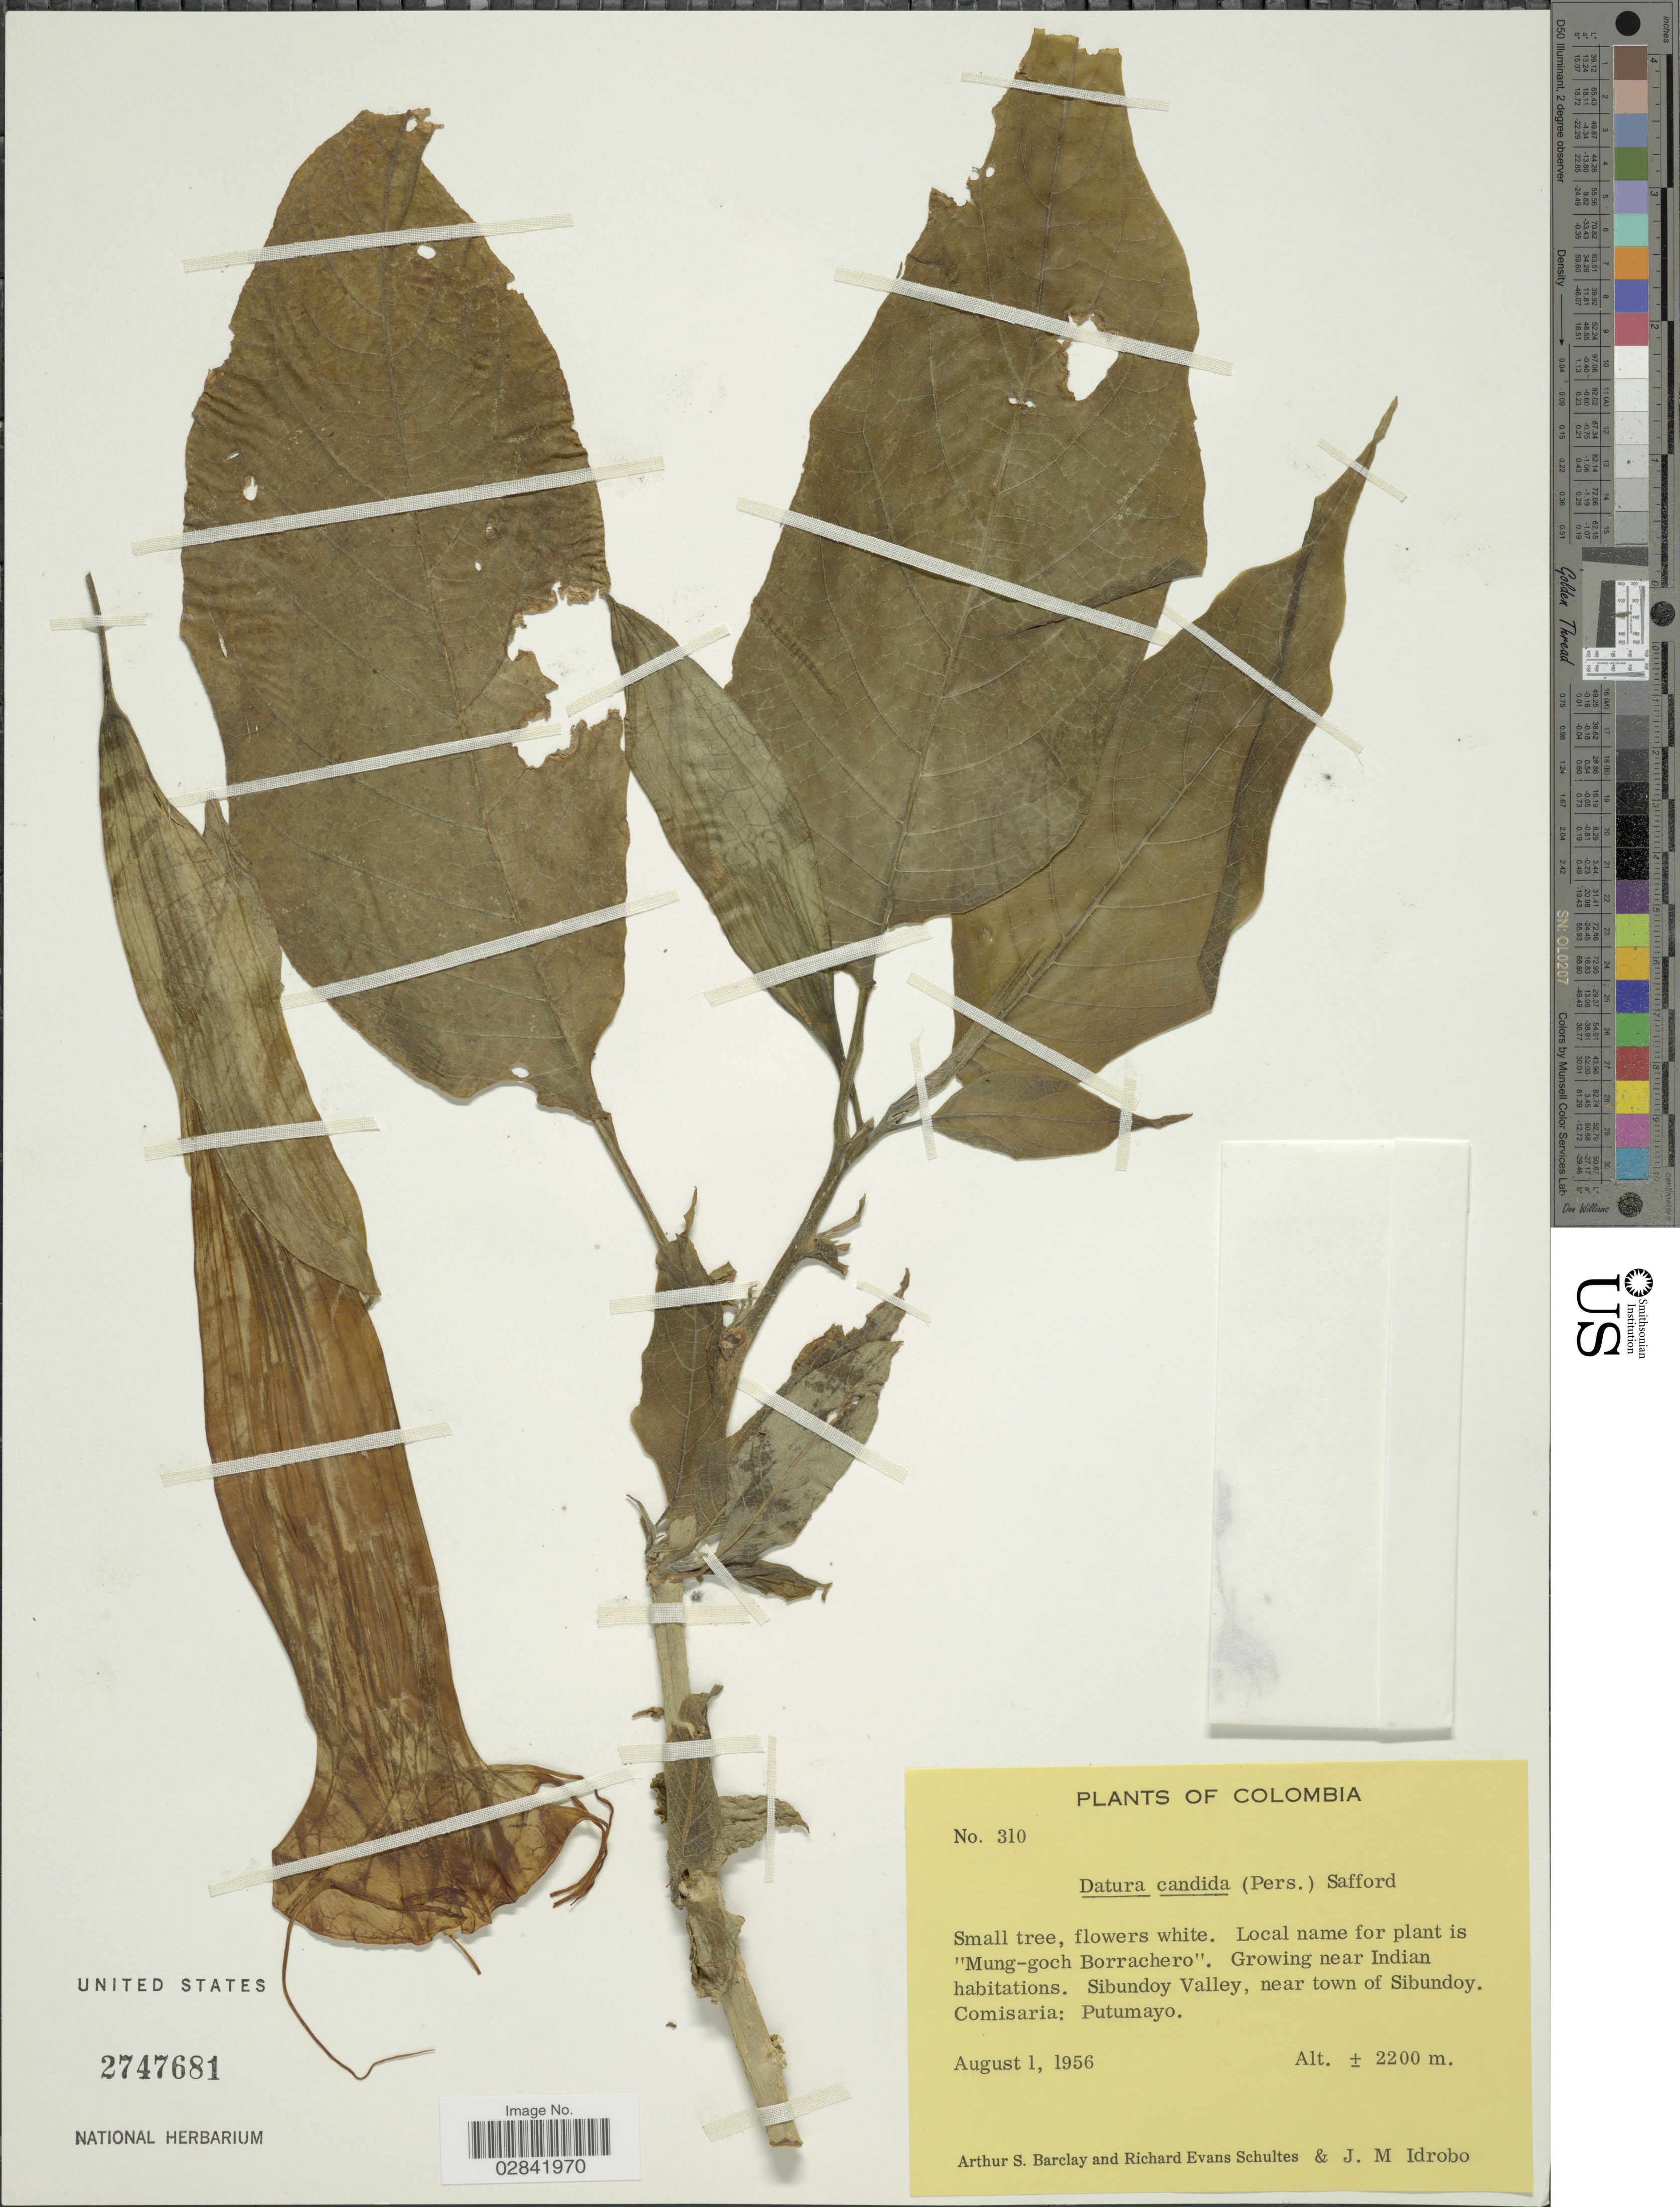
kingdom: Plantae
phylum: Tracheophyta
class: Magnoliopsida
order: Solanales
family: Solanaceae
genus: Brugmansia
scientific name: Brugmansia x candida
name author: Pers.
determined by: (US) Smithsonian Institution - National Museum of Natural History - Department of Botany (UNITED STATES)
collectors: A. S. Barclay, R. E. Schultes & J. M. Idrobo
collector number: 310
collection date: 1956-08-01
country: Colombia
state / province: Putumayo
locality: Sibundoy Valley, near town of Sibundoy. Comisaria: Putumayo.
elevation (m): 2200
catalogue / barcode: US 2747681